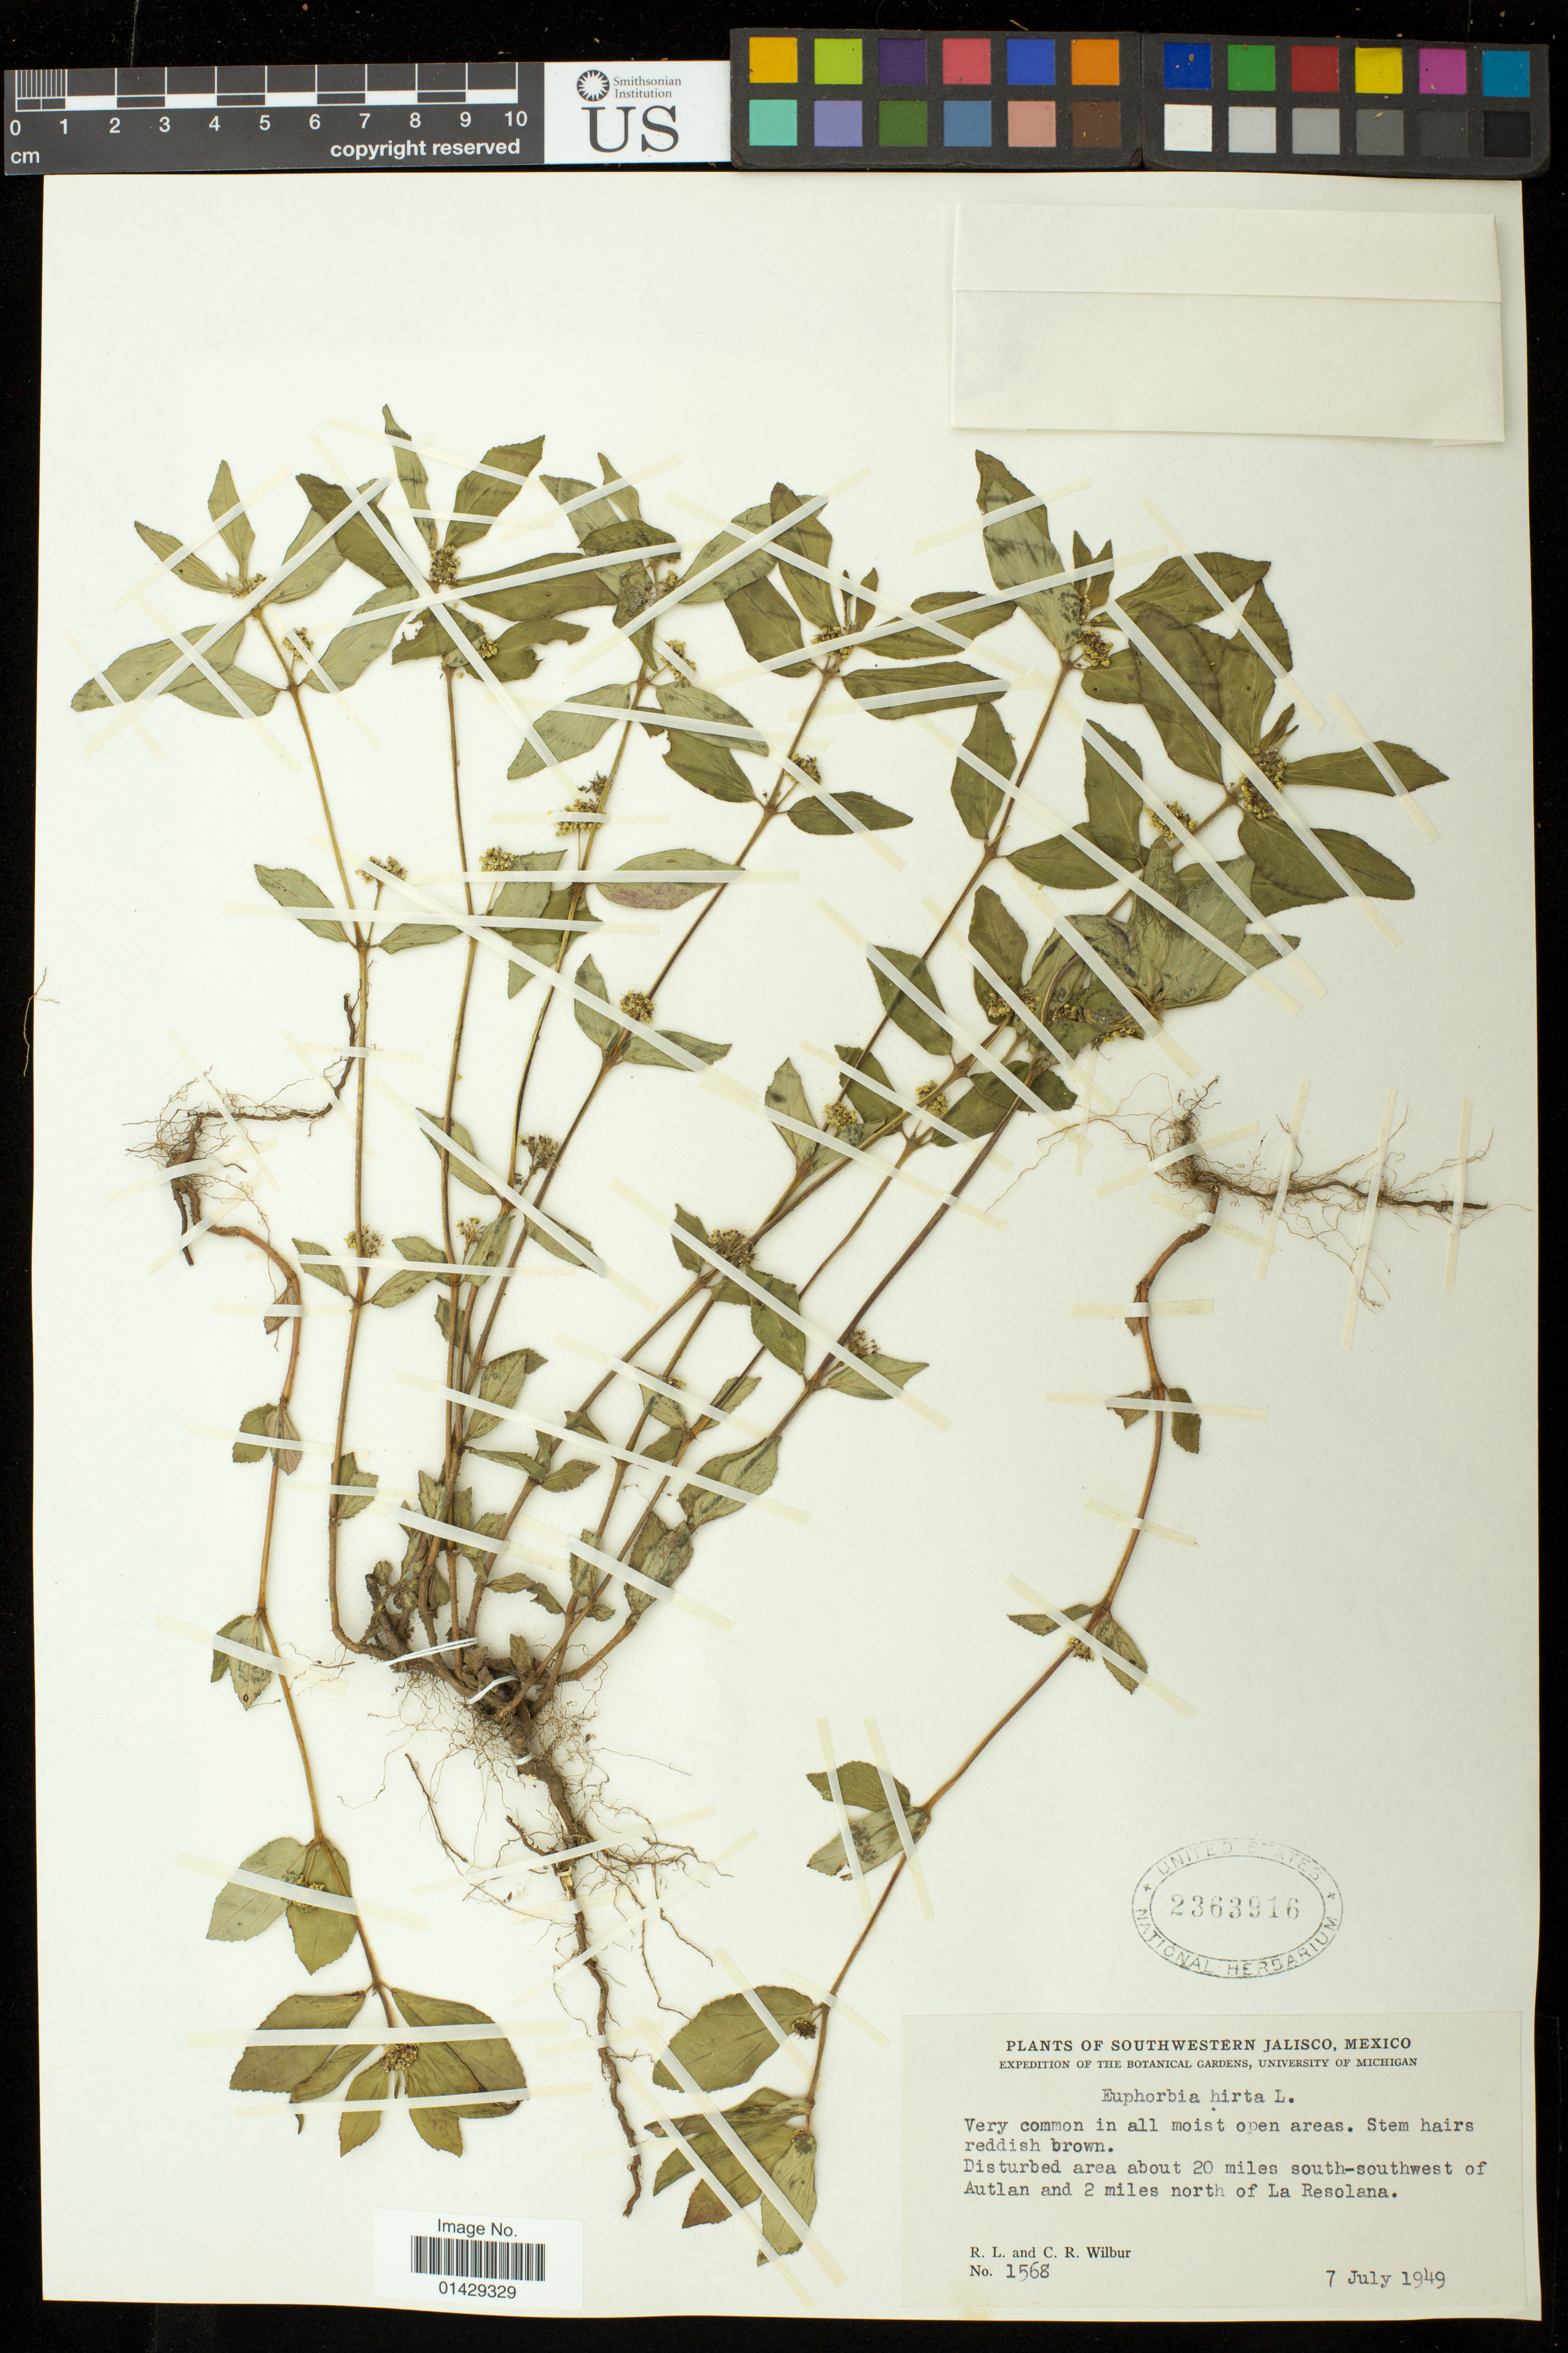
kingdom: Plantae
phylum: Tracheophyta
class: Magnoliopsida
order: Malpighiales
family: Euphorbiaceae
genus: Euphorbia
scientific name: Euphorbia hirta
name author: L.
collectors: R. L. Wilbur & C. Wilbur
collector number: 1568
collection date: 1949-07-07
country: Mexico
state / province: Jalisco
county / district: Autlán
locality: Disturbed area about 20 miles south-southwest of Autlan and 2 miles north of La Resolana.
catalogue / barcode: US 2363916